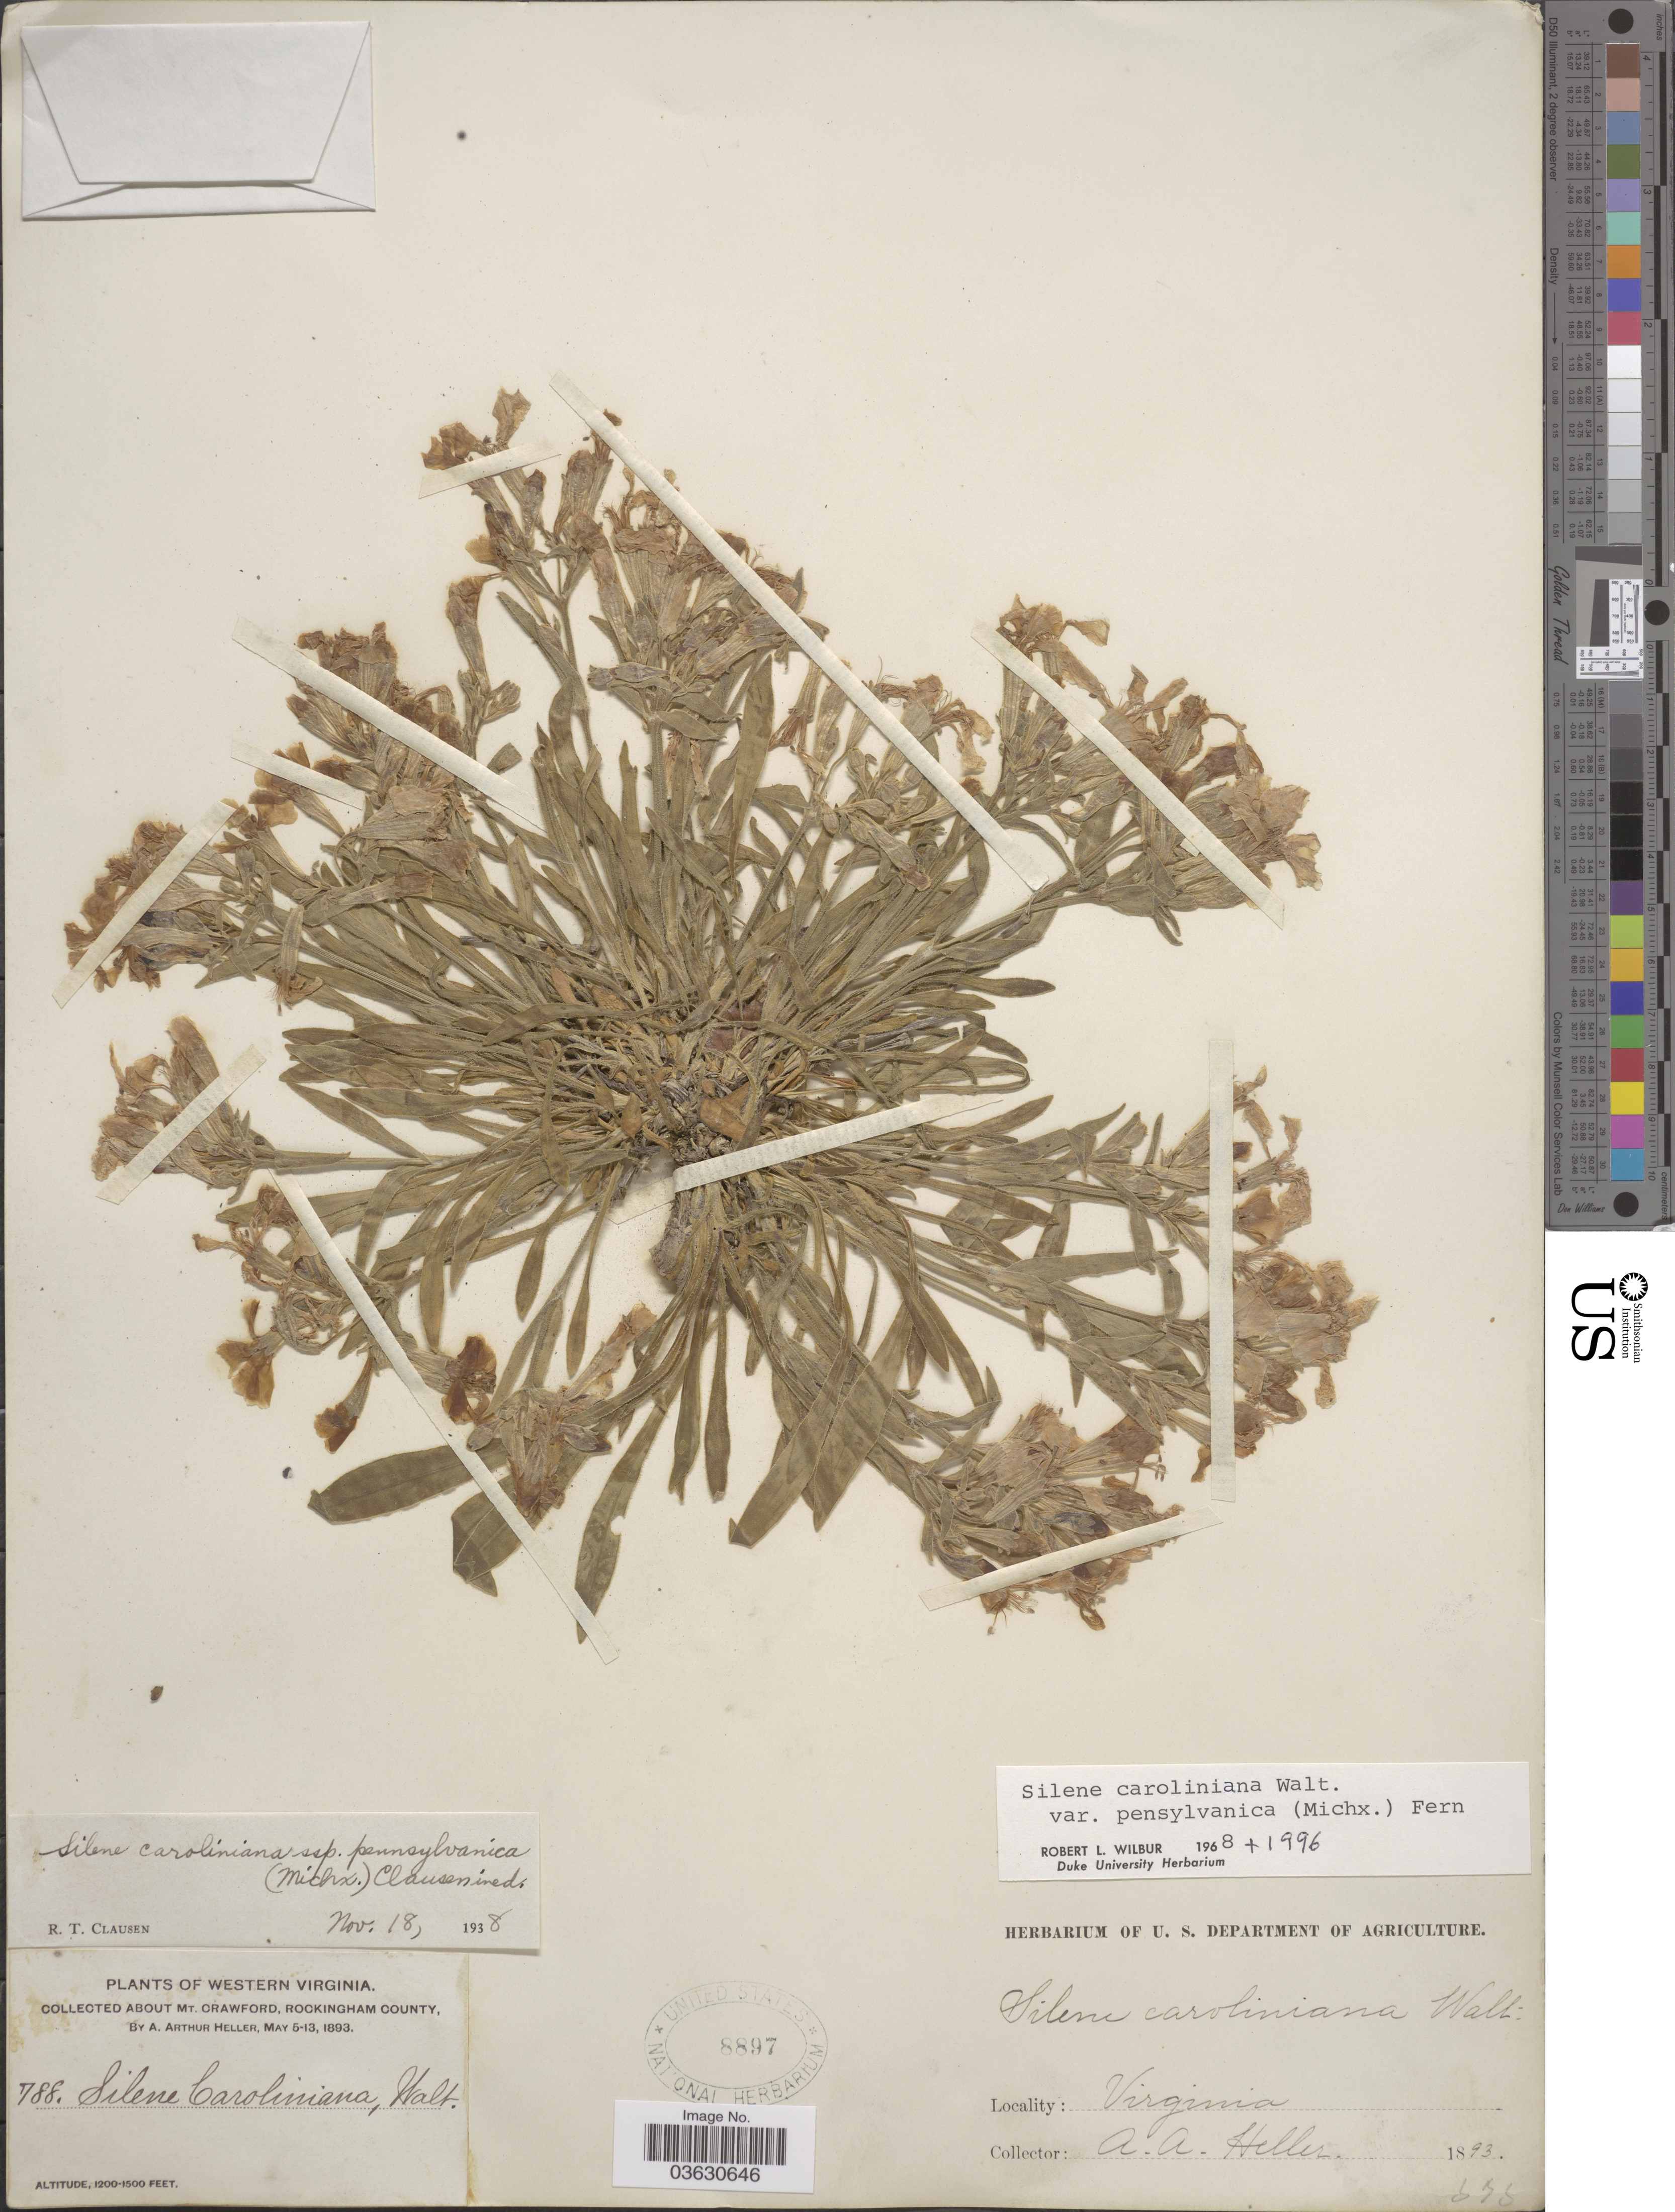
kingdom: Plantae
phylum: Tracheophyta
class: Magnoliopsida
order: Caryophyllales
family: Caryophyllaceae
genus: Silene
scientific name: Silene caroliniana var. pensylvanica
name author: (Michx.) Fernald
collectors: A. A. Heller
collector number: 788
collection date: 1893-05-05/1893-05-13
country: United States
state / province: Virginia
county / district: Rockingham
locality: Western Virginia. About Mt. Crawford, Rockingham County.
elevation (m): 366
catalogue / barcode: US 8897